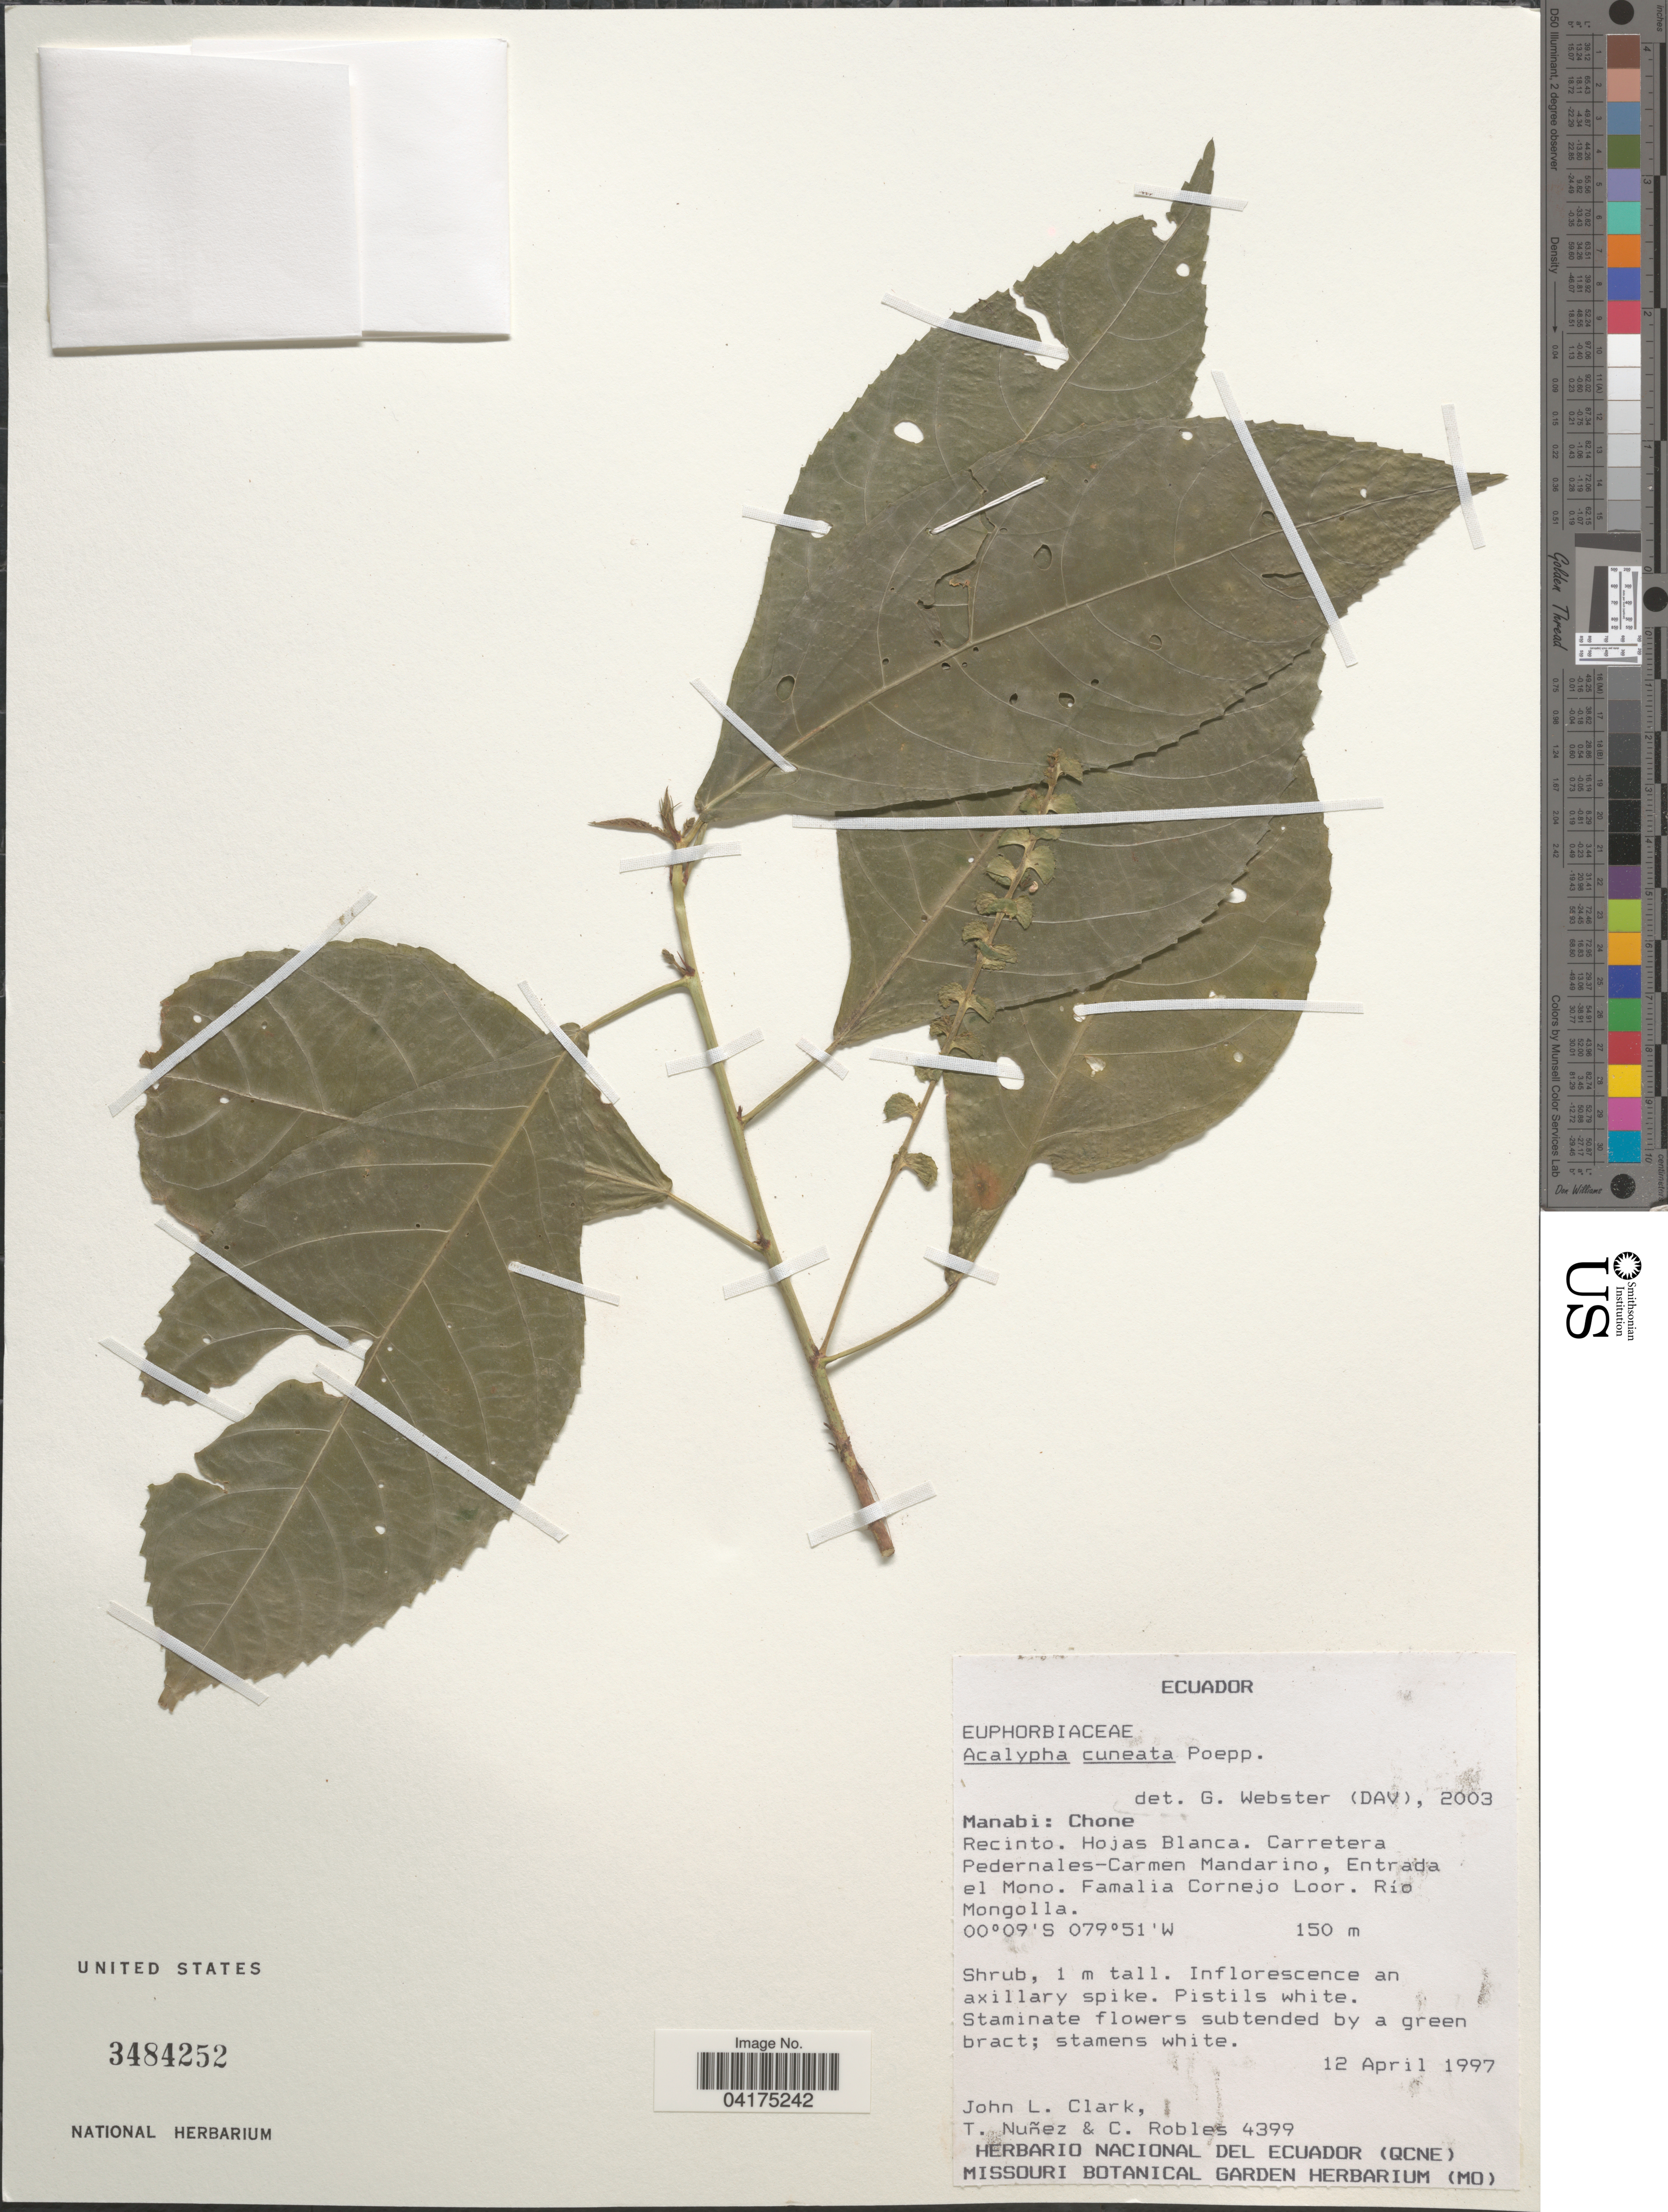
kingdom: Plantae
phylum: Tracheophyta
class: Magnoliopsida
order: Malpighiales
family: Euphorbiaceae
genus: Acalypha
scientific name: Acalypha cuneata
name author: Poepp.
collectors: J. L. Clark, T. Núñez & C. Robles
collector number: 4399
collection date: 1997-04-12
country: Ecuador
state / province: Manabí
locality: Chone. Recinto. Hojas Blanca. Carretera Pedernales-Carmen Mandarino, Entraida el Mono. Famalia Cornejo Loor. Río Mongolla.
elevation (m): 150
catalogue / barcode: US 3484252